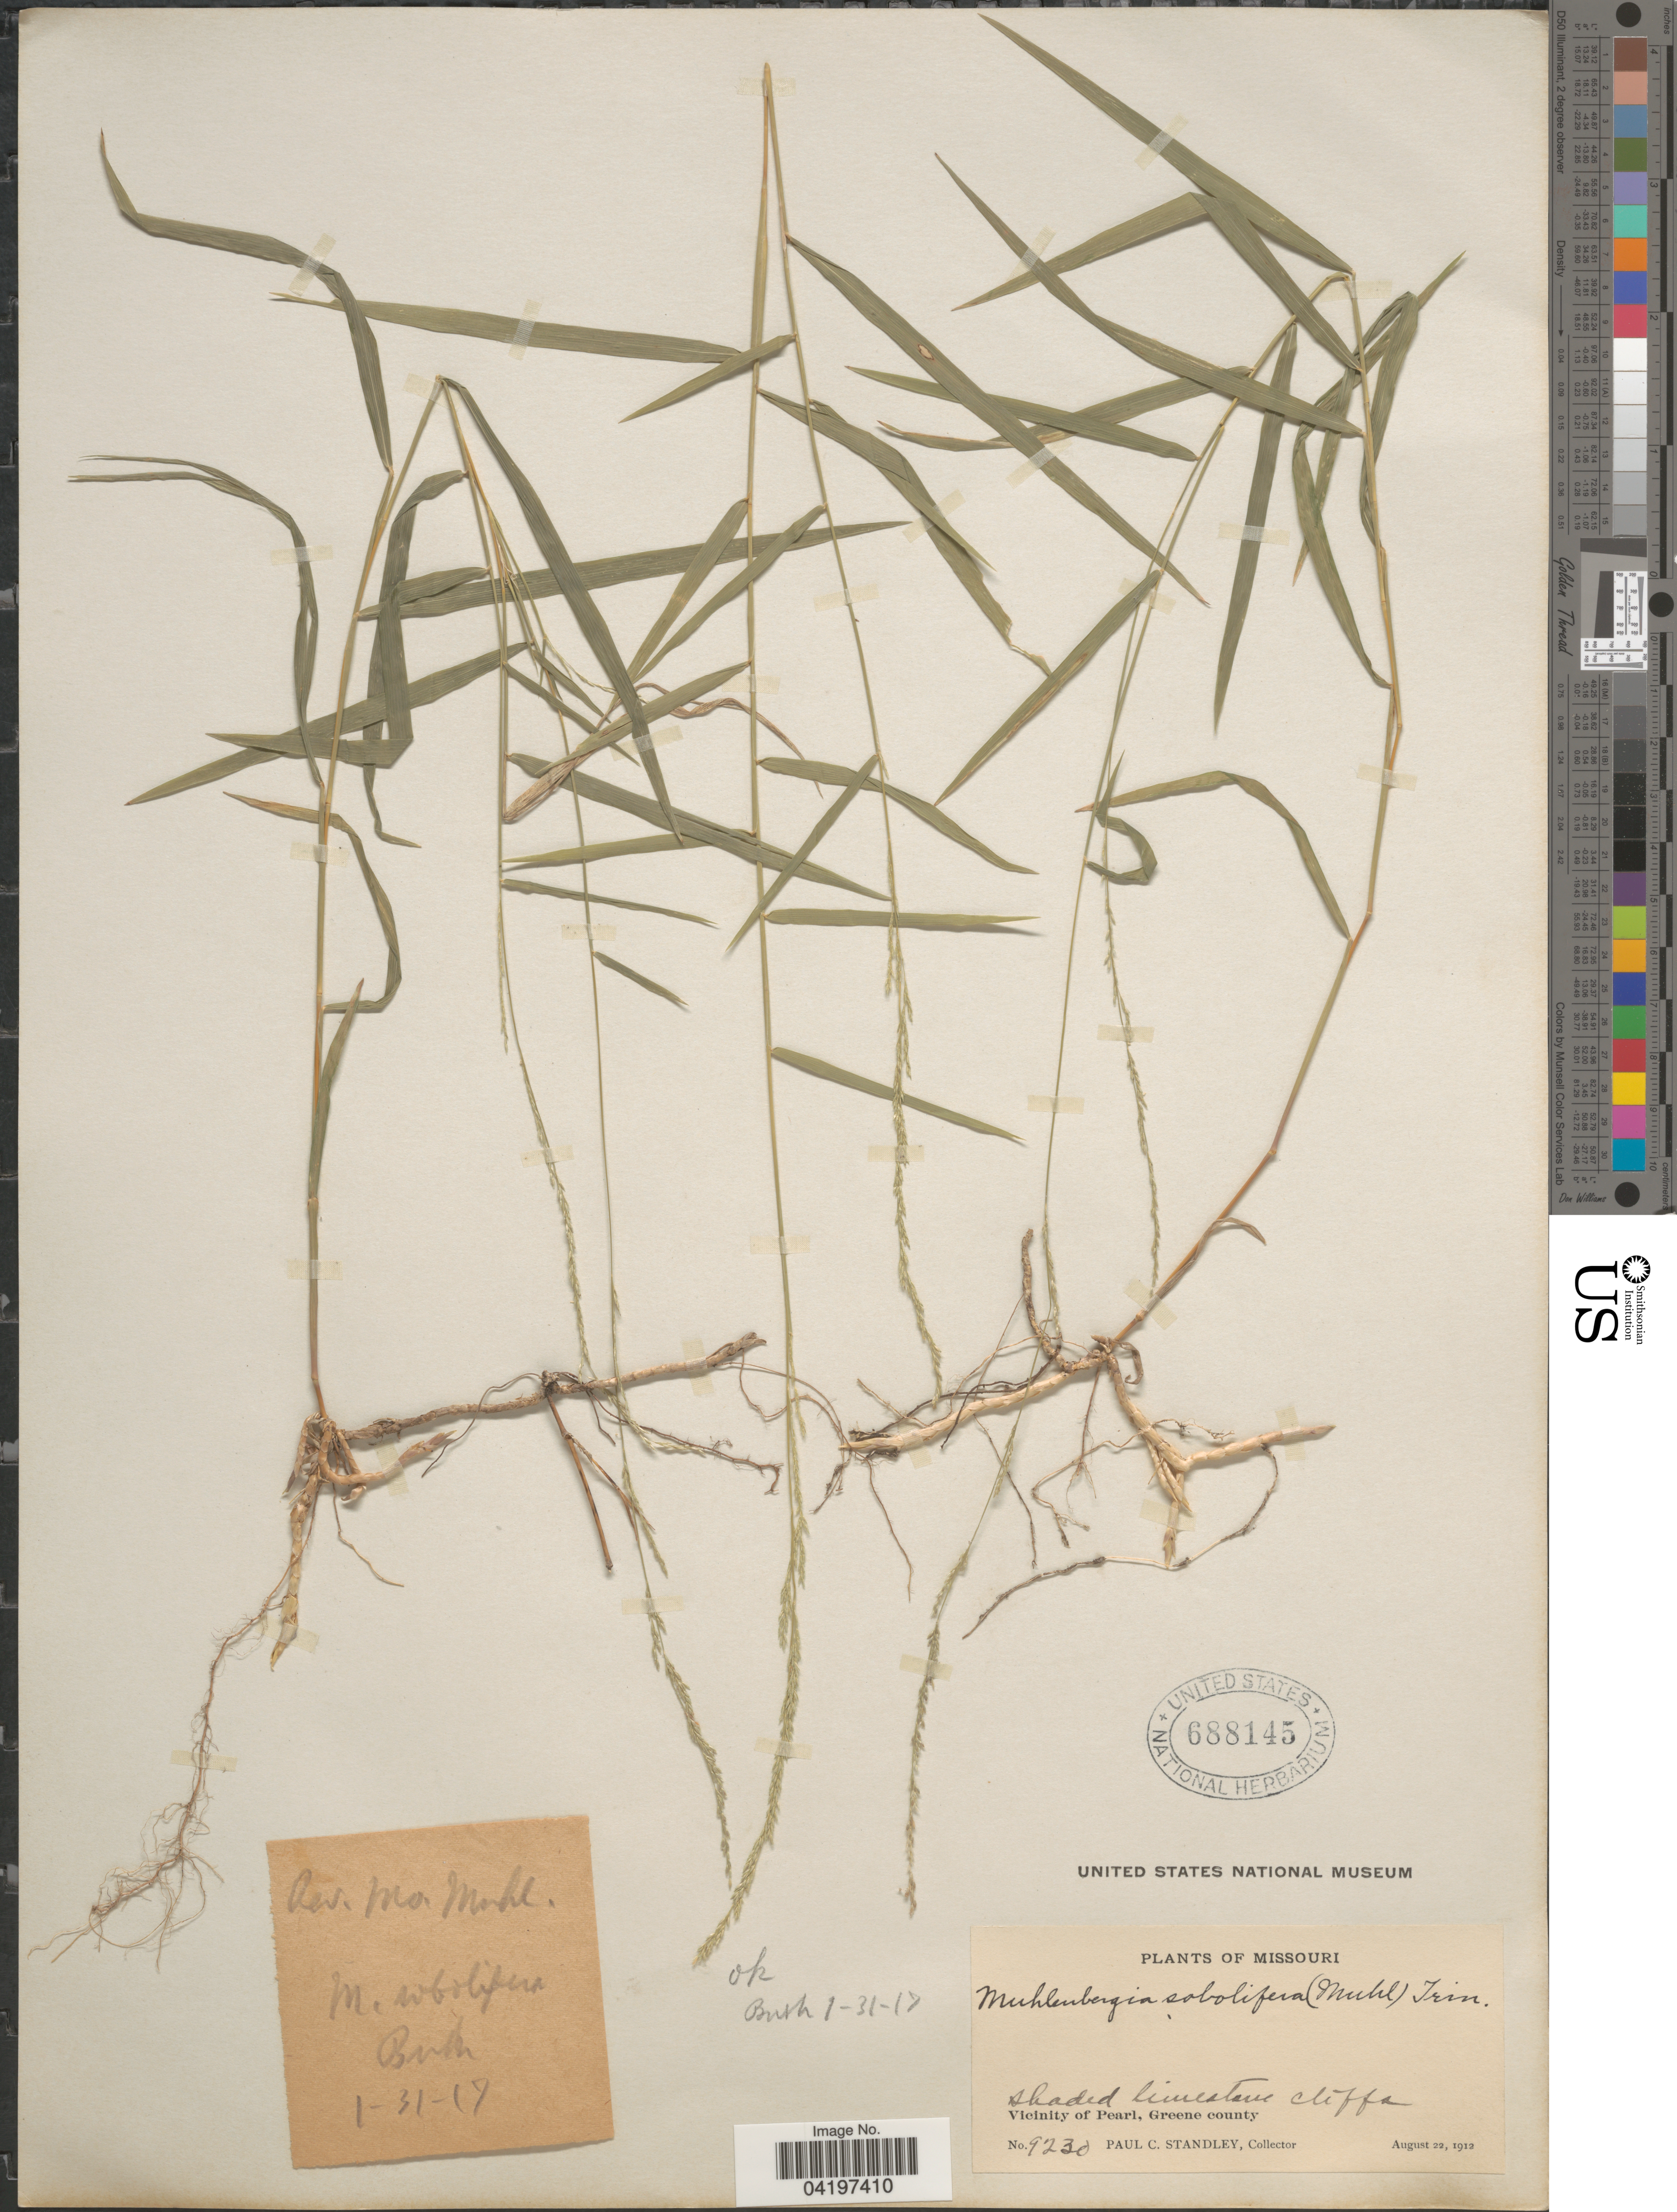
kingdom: Plantae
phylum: Tracheophyta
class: Liliopsida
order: Poales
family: Poaceae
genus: Muhlenbergia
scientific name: Muhlenbergia sobolifera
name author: (Muhl. ex Willd.) Trin.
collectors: P. C. Standley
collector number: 9230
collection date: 1912-08-22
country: United States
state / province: Missouri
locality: Vicinity of Pearl, Greene county.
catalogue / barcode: US 688145